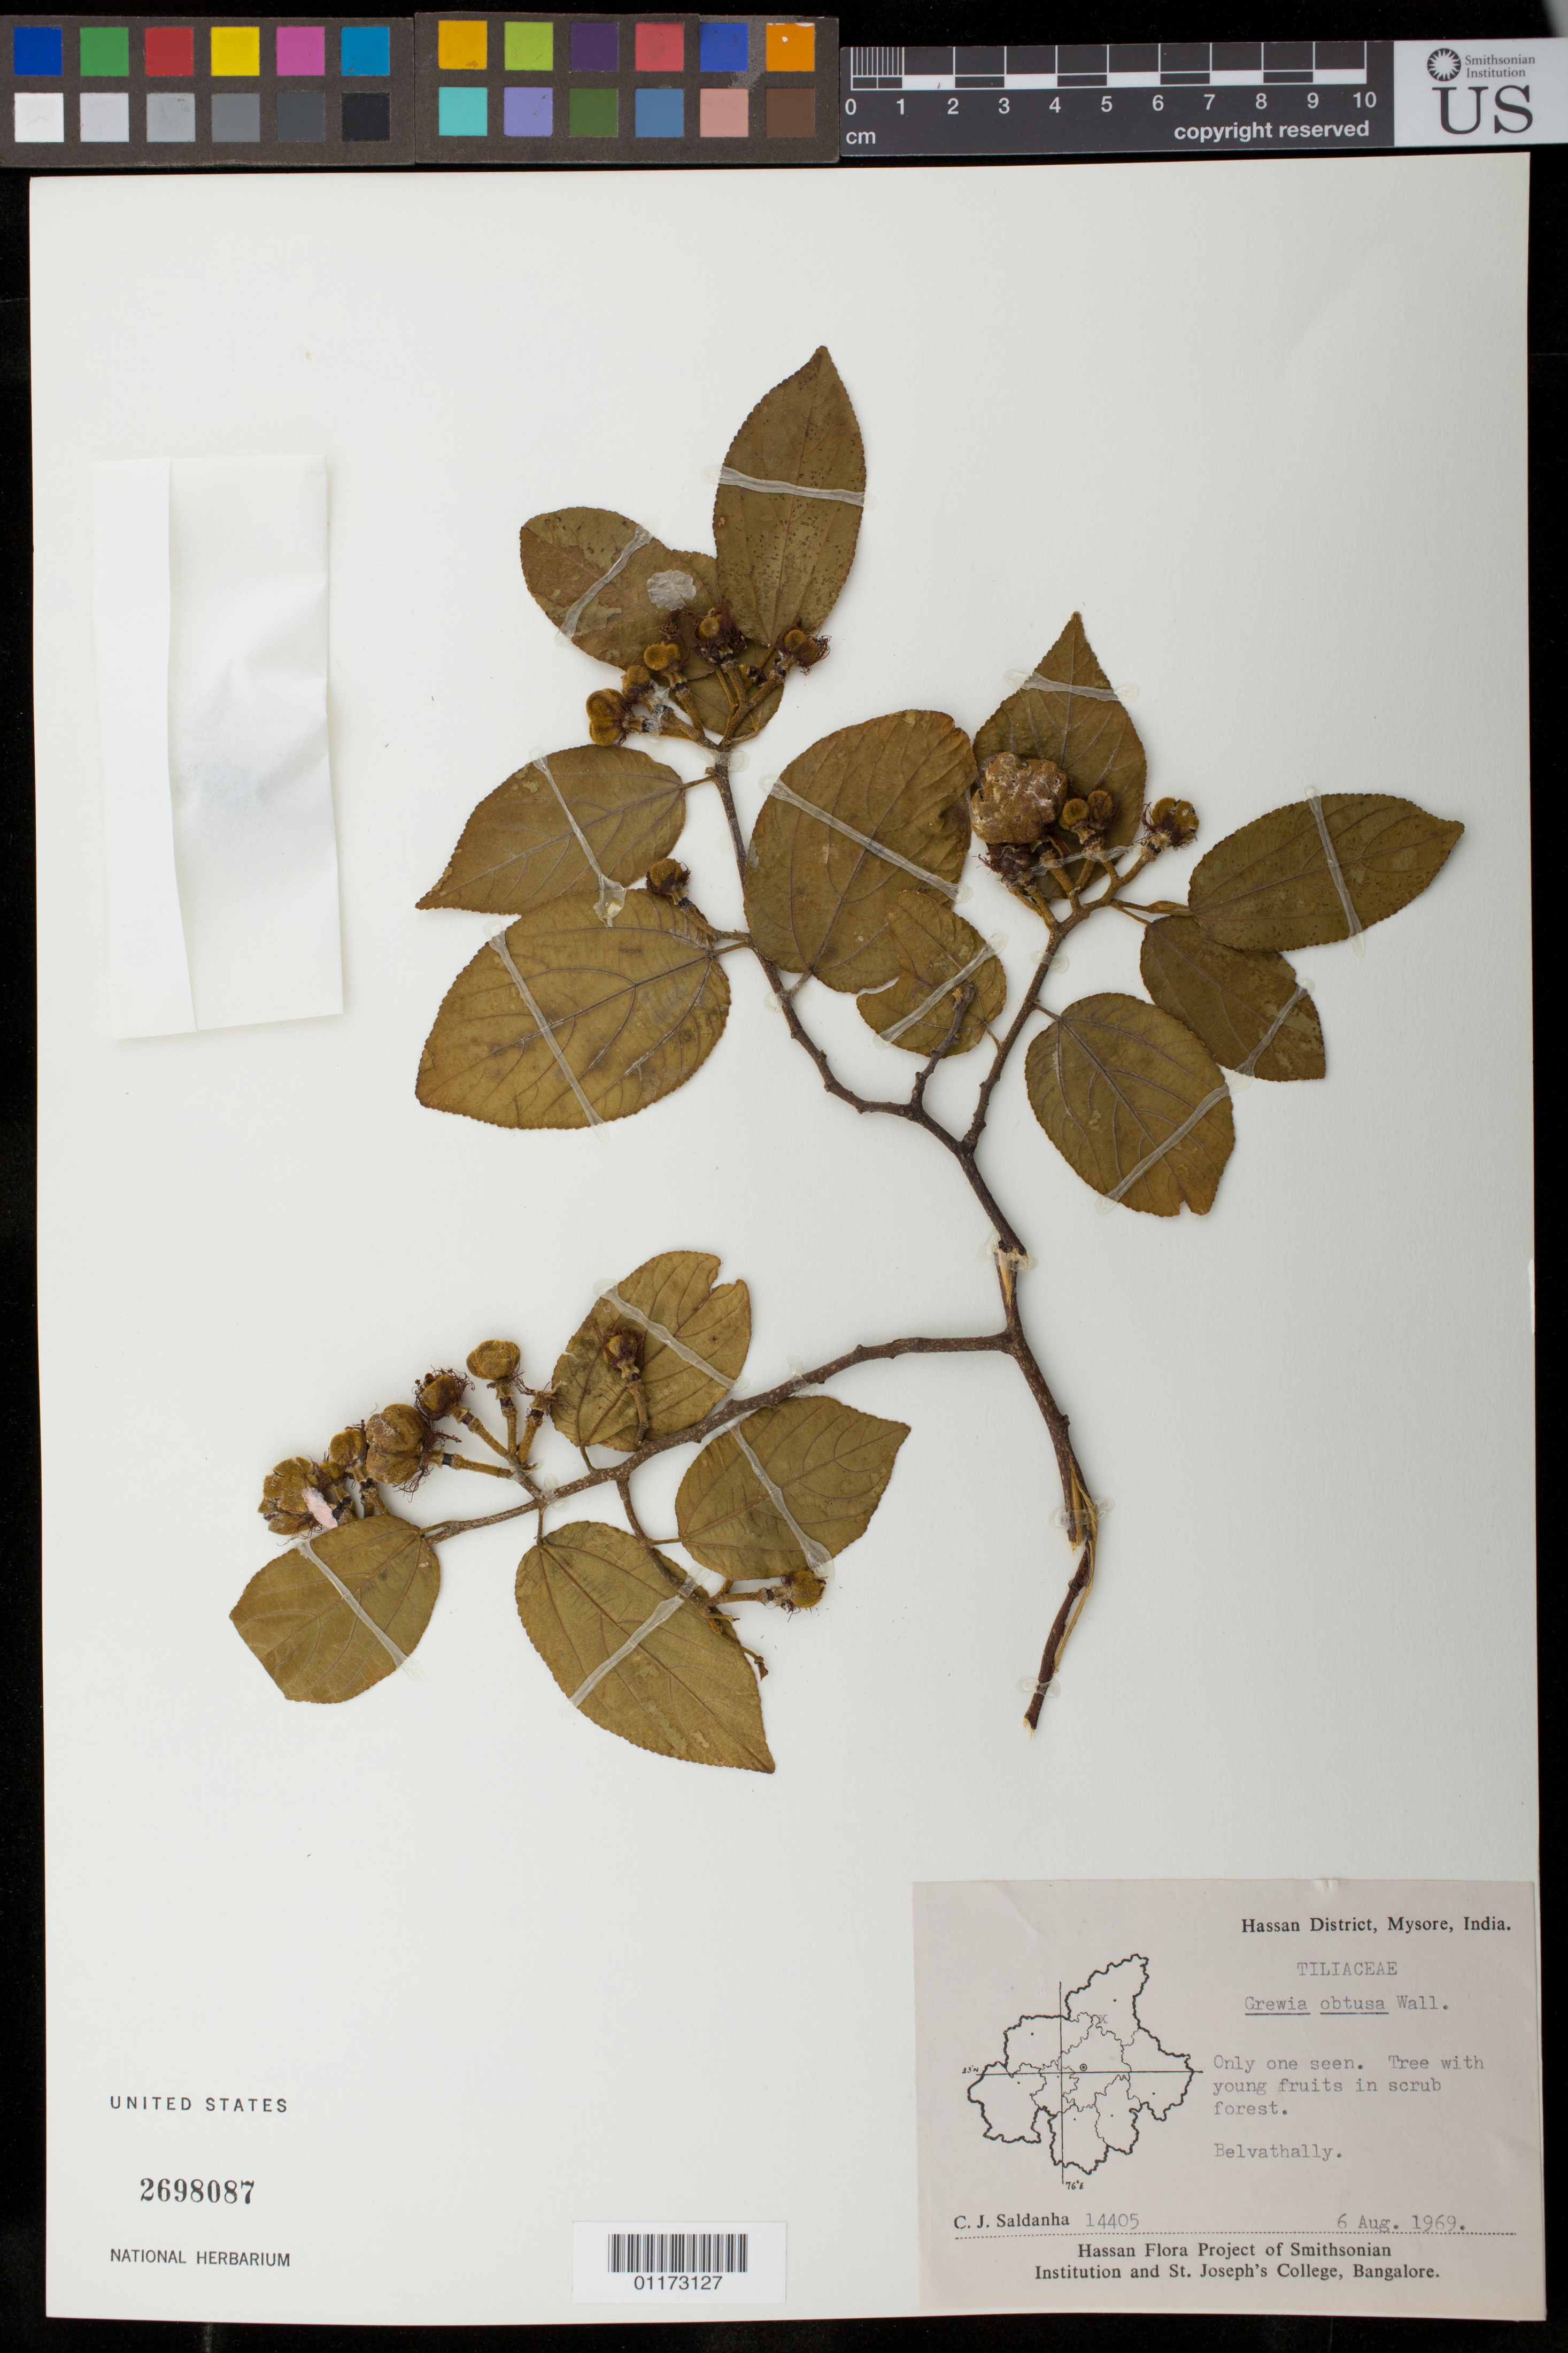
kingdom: Plantae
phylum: Tracheophyta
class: Magnoliopsida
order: Malvales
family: Malvaceae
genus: Grewia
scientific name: Grewia obtusa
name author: Wall. ex Dunn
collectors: C. J. Saldanha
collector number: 14405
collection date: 1969-08-06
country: India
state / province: Karnataka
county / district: Mysore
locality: Belvathally.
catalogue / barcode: US 2698087